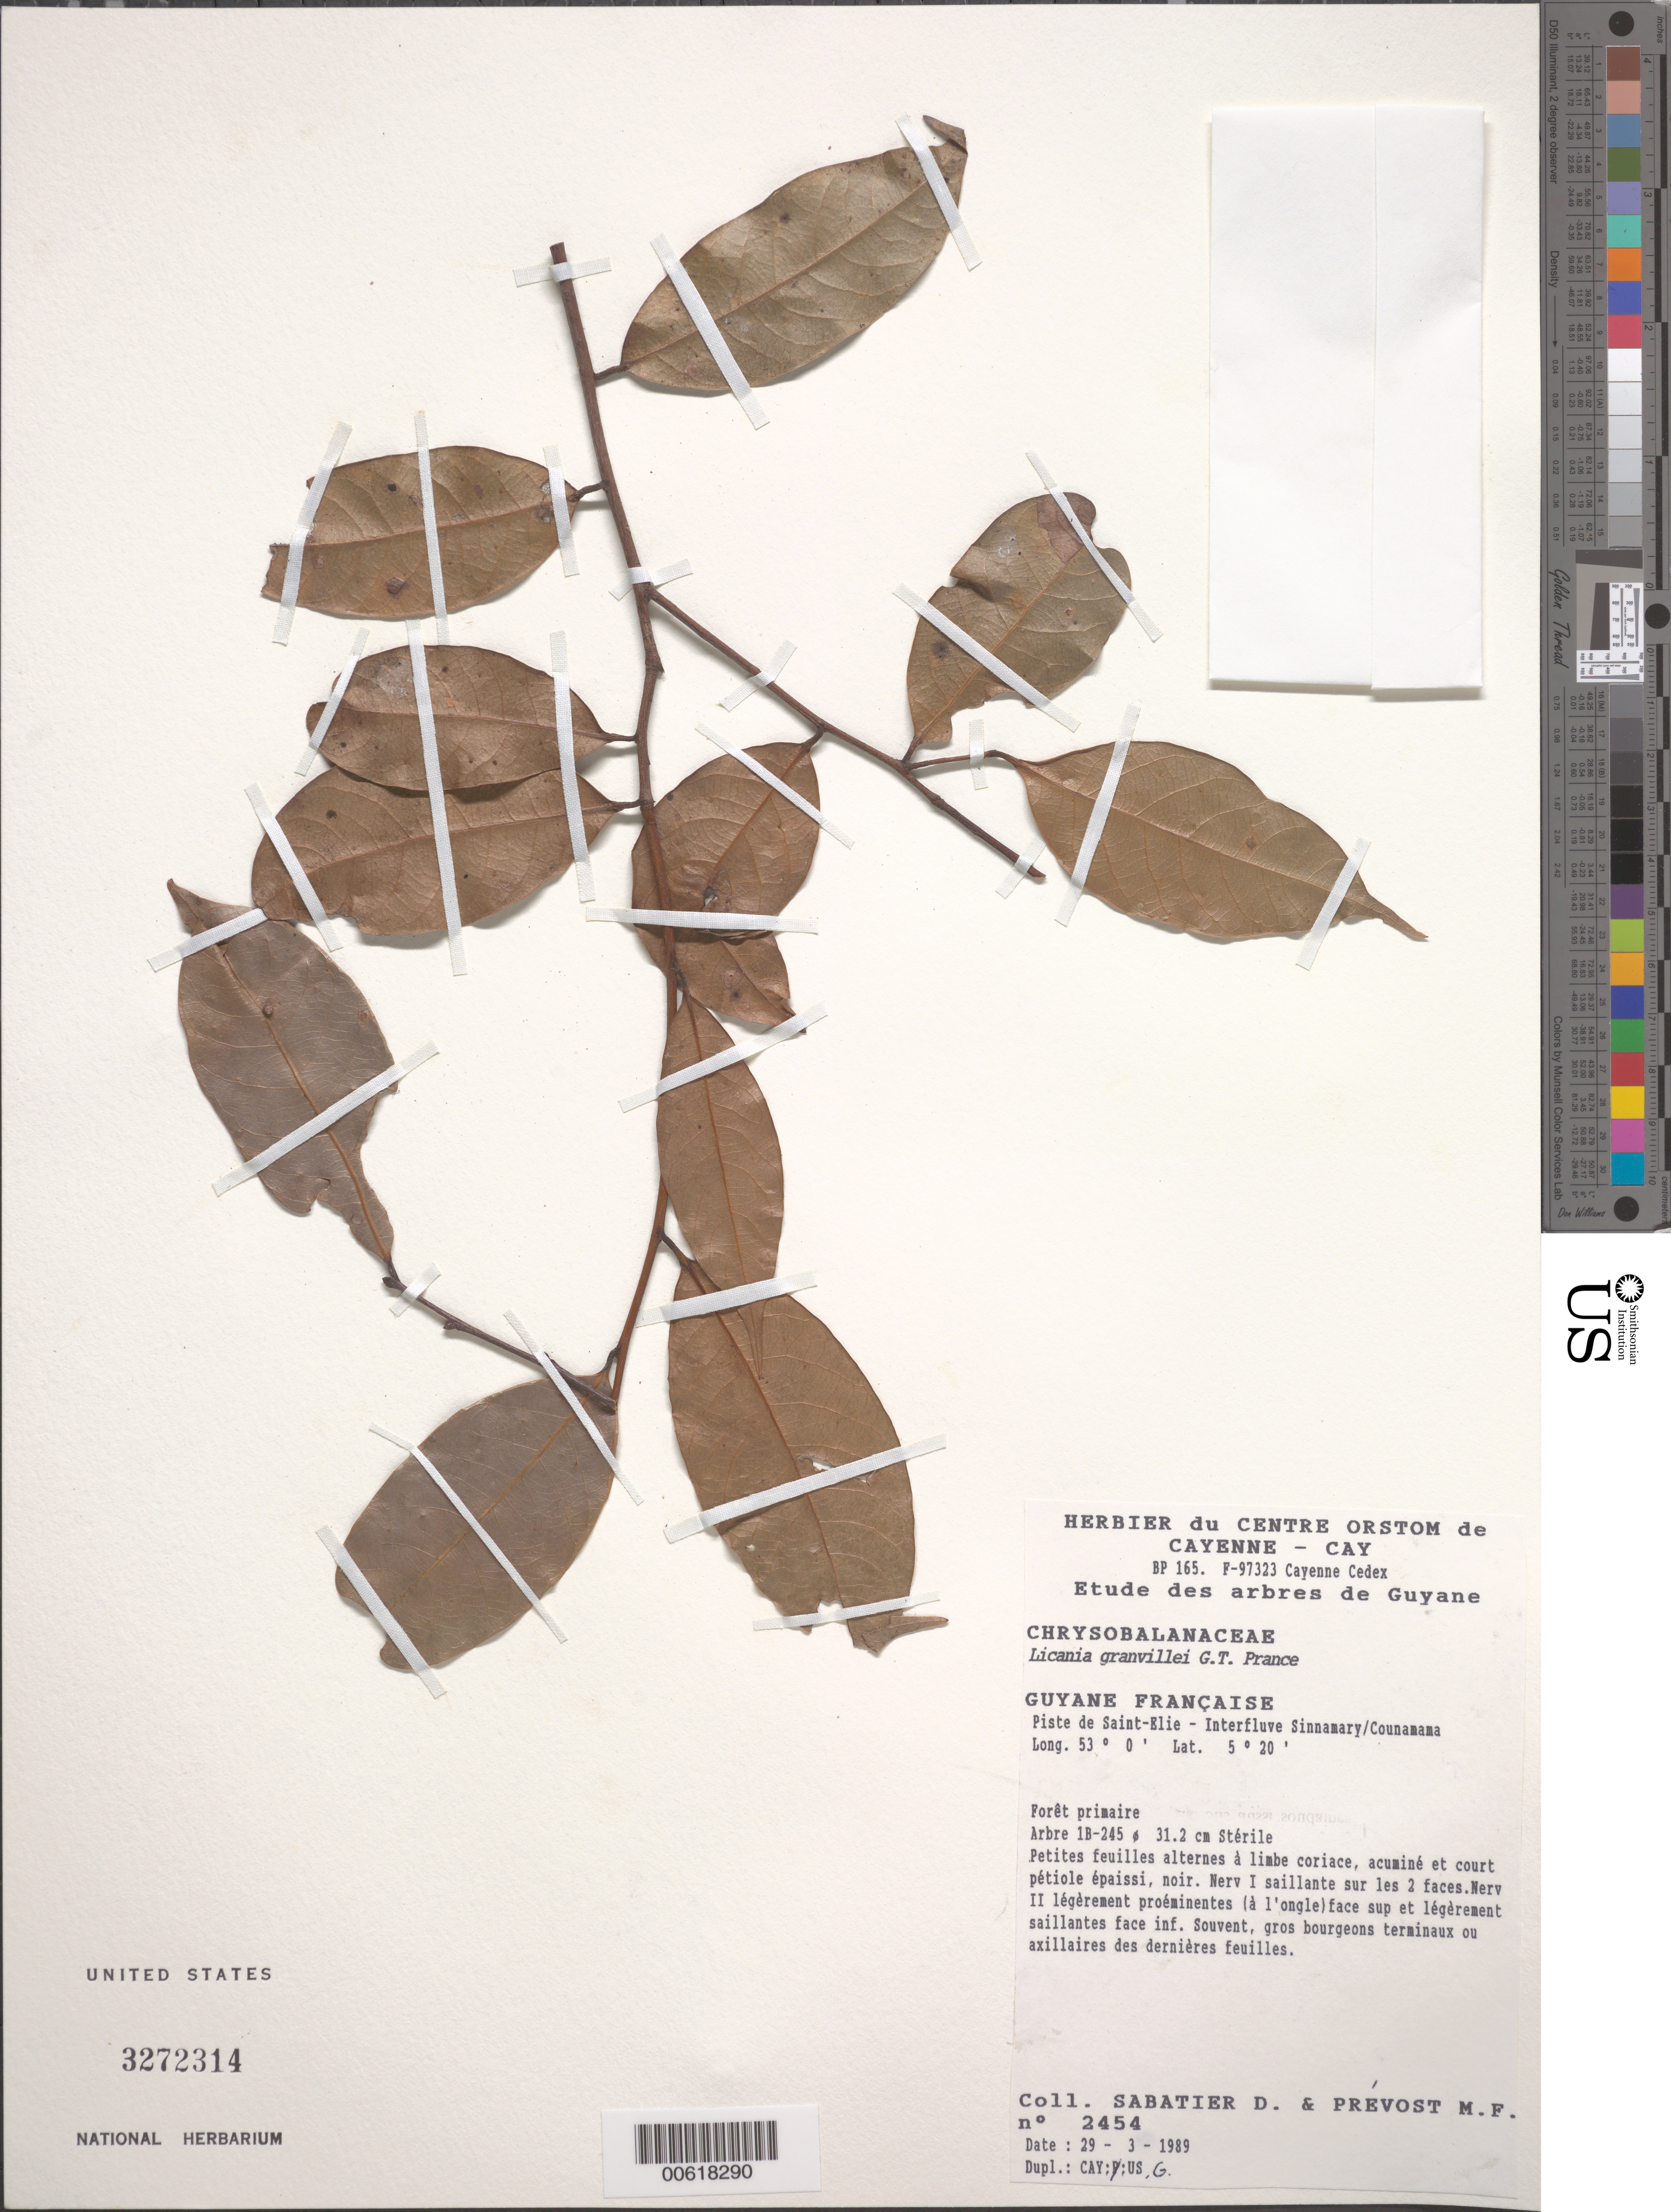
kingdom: Plantae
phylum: Tracheophyta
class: Magnoliopsida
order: Malpighiales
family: Chrysobalanaceae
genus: Leptobalanus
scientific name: Leptobalanus granvillei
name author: (Prance) Sothers & Prance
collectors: D. Sabatier & M.-F. Prévost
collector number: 2454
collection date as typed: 29-Mar-89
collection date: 1989-03-29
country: French Guiana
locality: St. Élie Trail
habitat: Foret primaire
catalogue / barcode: US 3272314